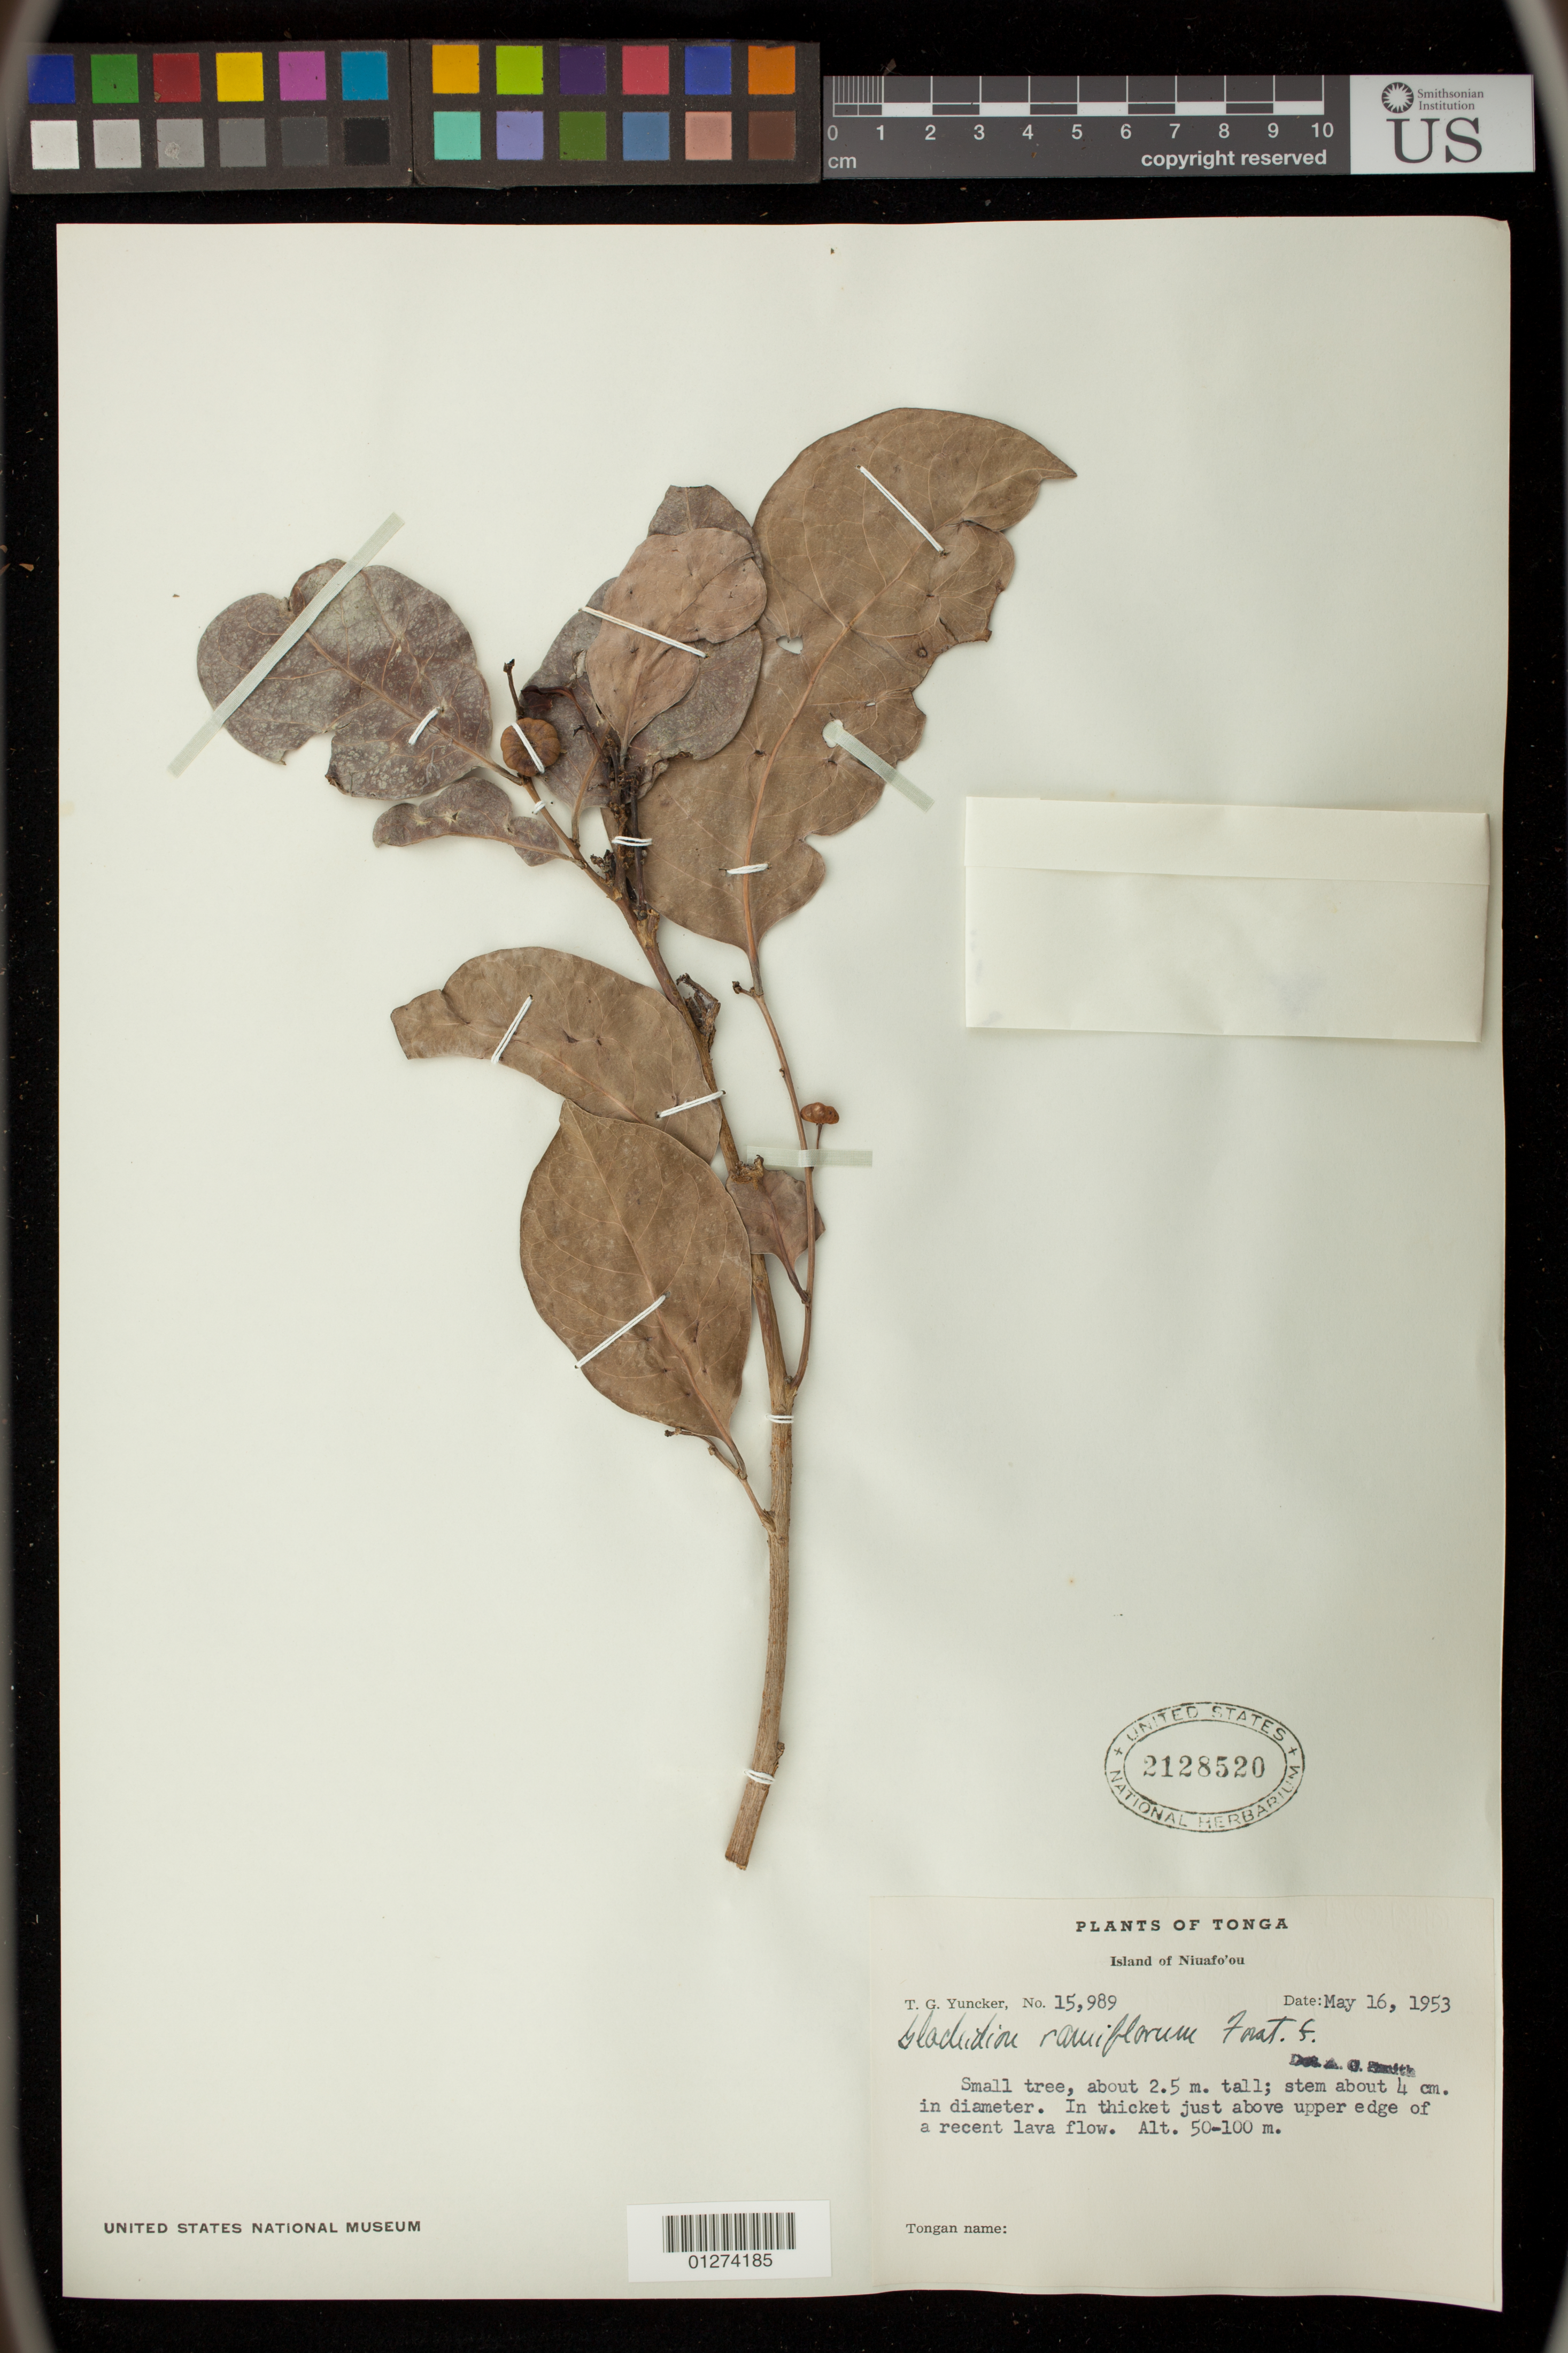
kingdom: Plantae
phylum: Tracheophyta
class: Magnoliopsida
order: Malpighiales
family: Phyllanthaceae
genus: Glochidion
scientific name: Glochidion ramiflorum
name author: J.R. Forst. & G. Forst.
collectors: T. G. Yuncker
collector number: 15989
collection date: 1953-05-16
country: Tonga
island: Niuafo'ou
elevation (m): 50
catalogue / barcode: US 2128520